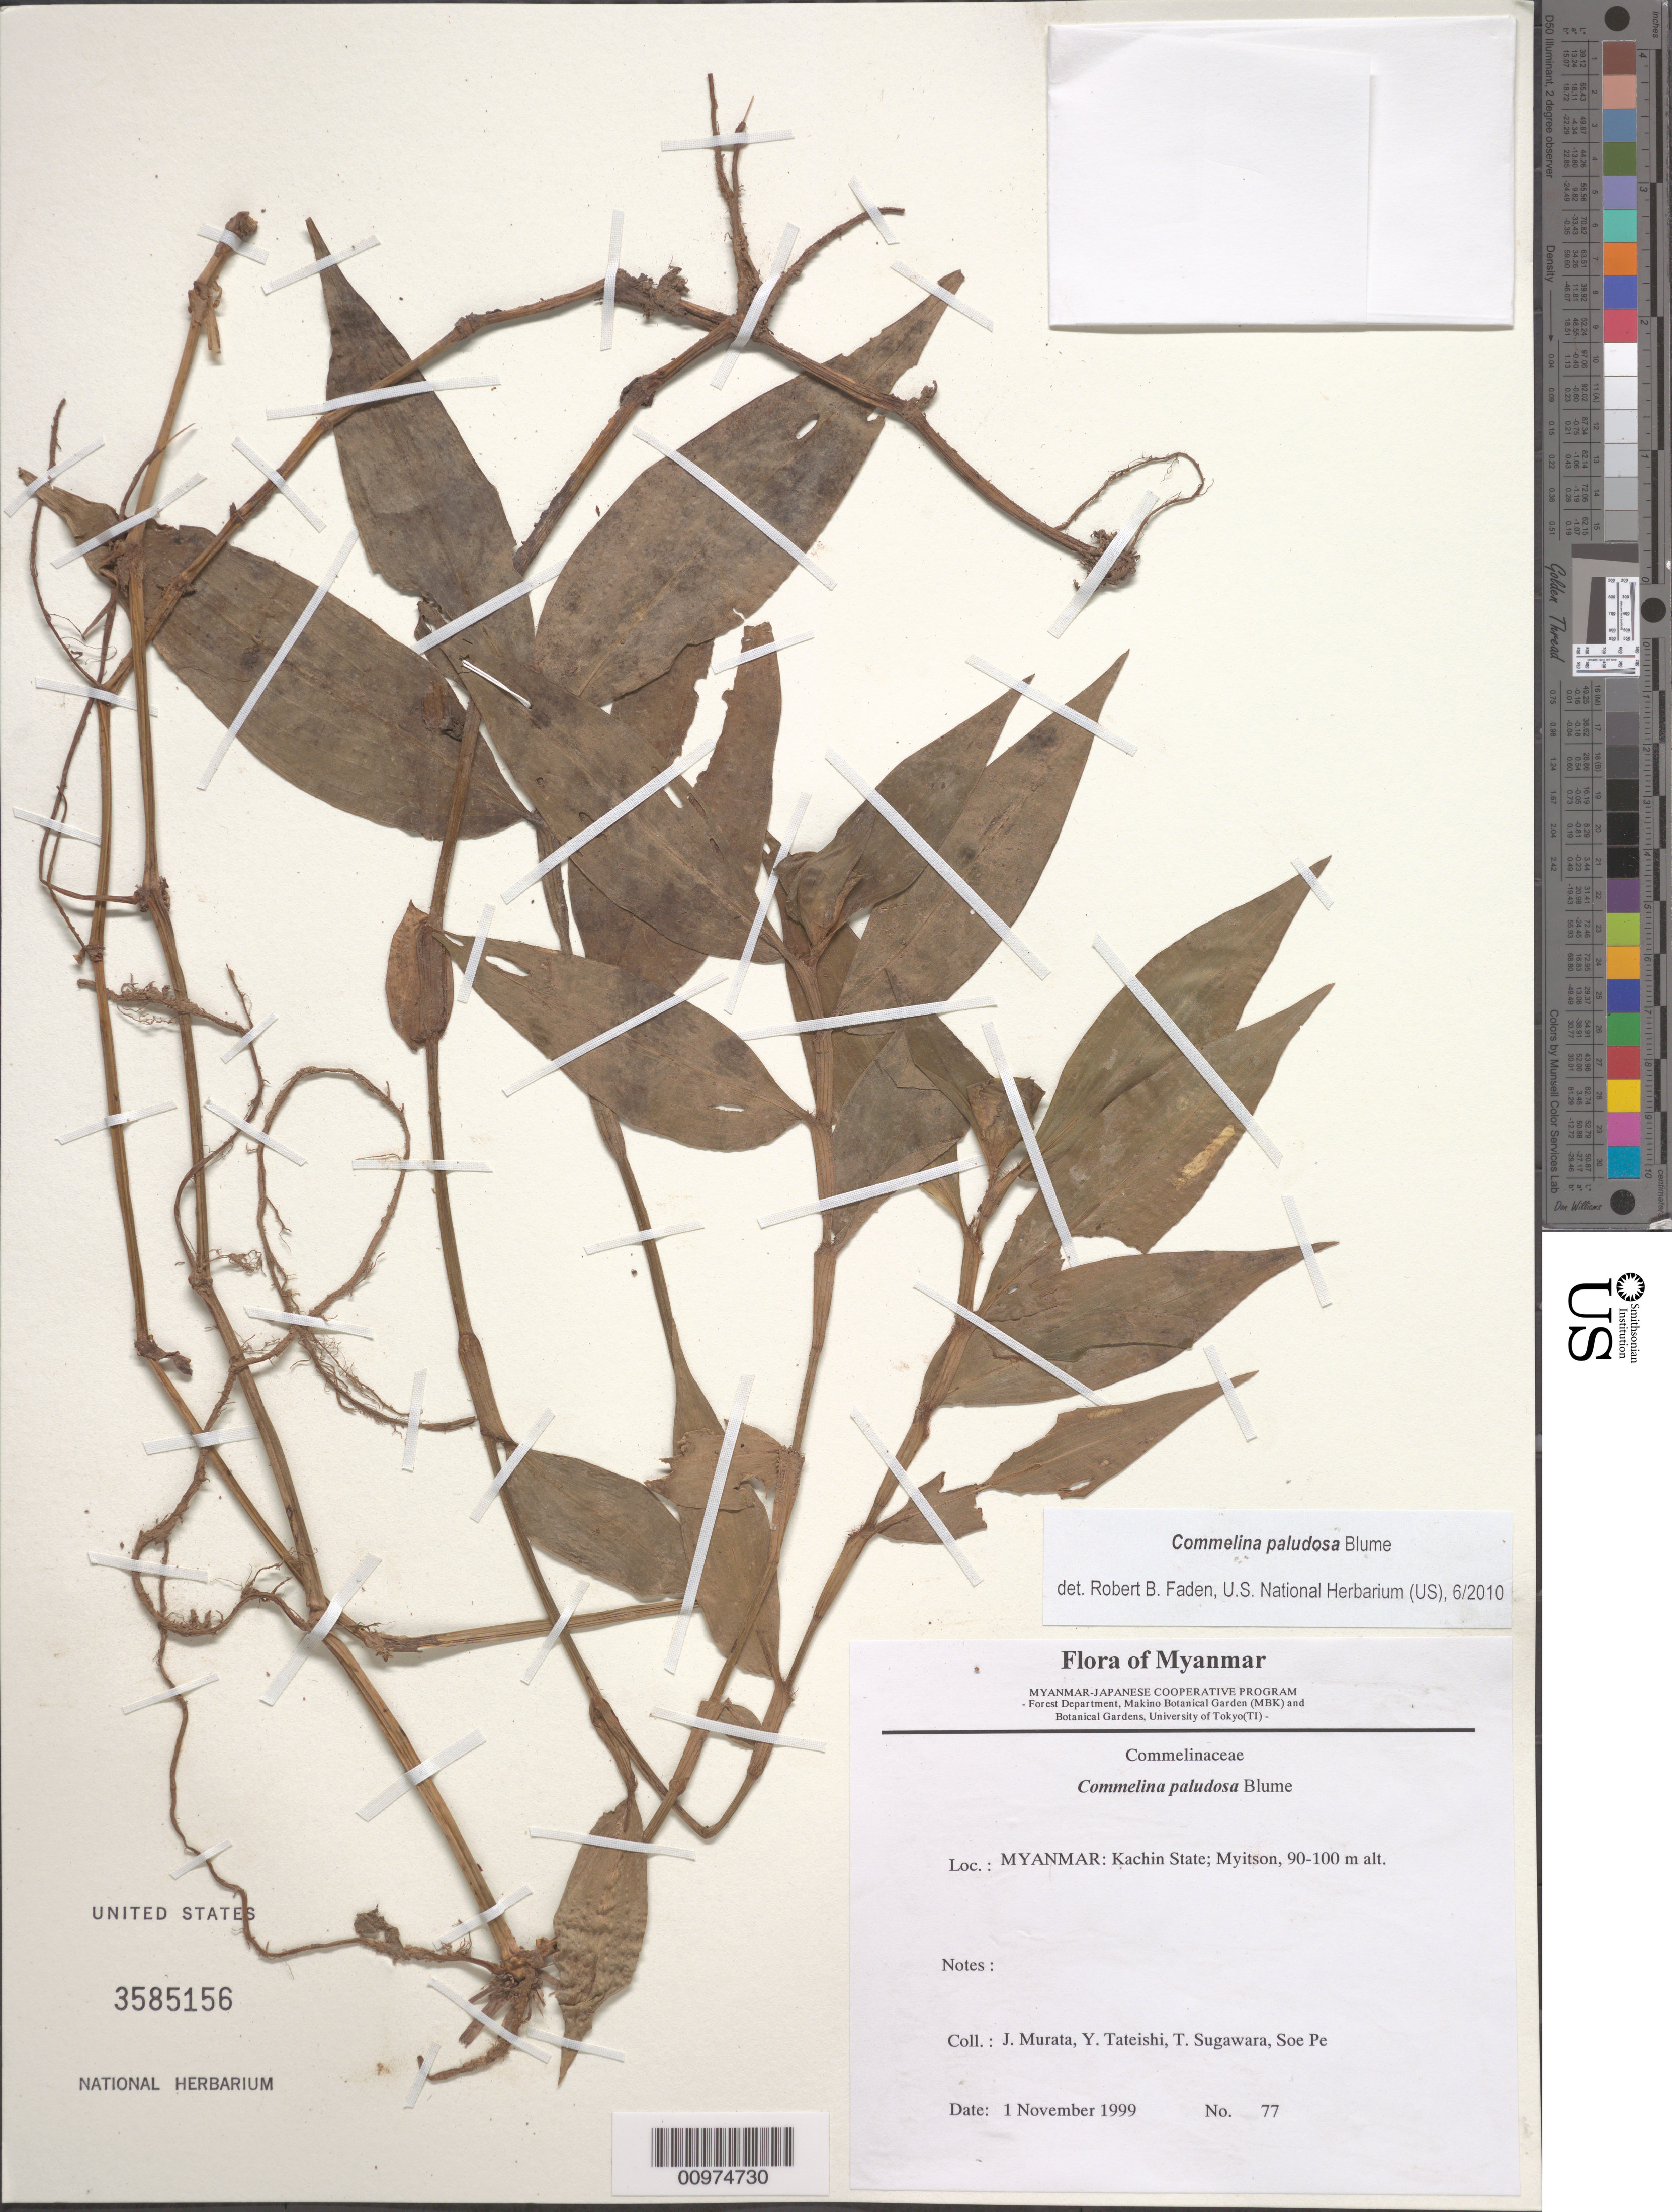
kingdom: Plantae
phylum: Tracheophyta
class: Liliopsida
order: Commelinales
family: Commelinaceae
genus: Commelina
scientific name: Commelina paludosa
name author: Blume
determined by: Faden, Robert B., (US), Smithsonian Institution - National Museum of Natural History (UNITED STATES)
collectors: J. Murata et al.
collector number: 77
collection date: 1999-11-01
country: Myanmar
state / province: Kachin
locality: Myitson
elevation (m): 90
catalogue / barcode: US 3585156